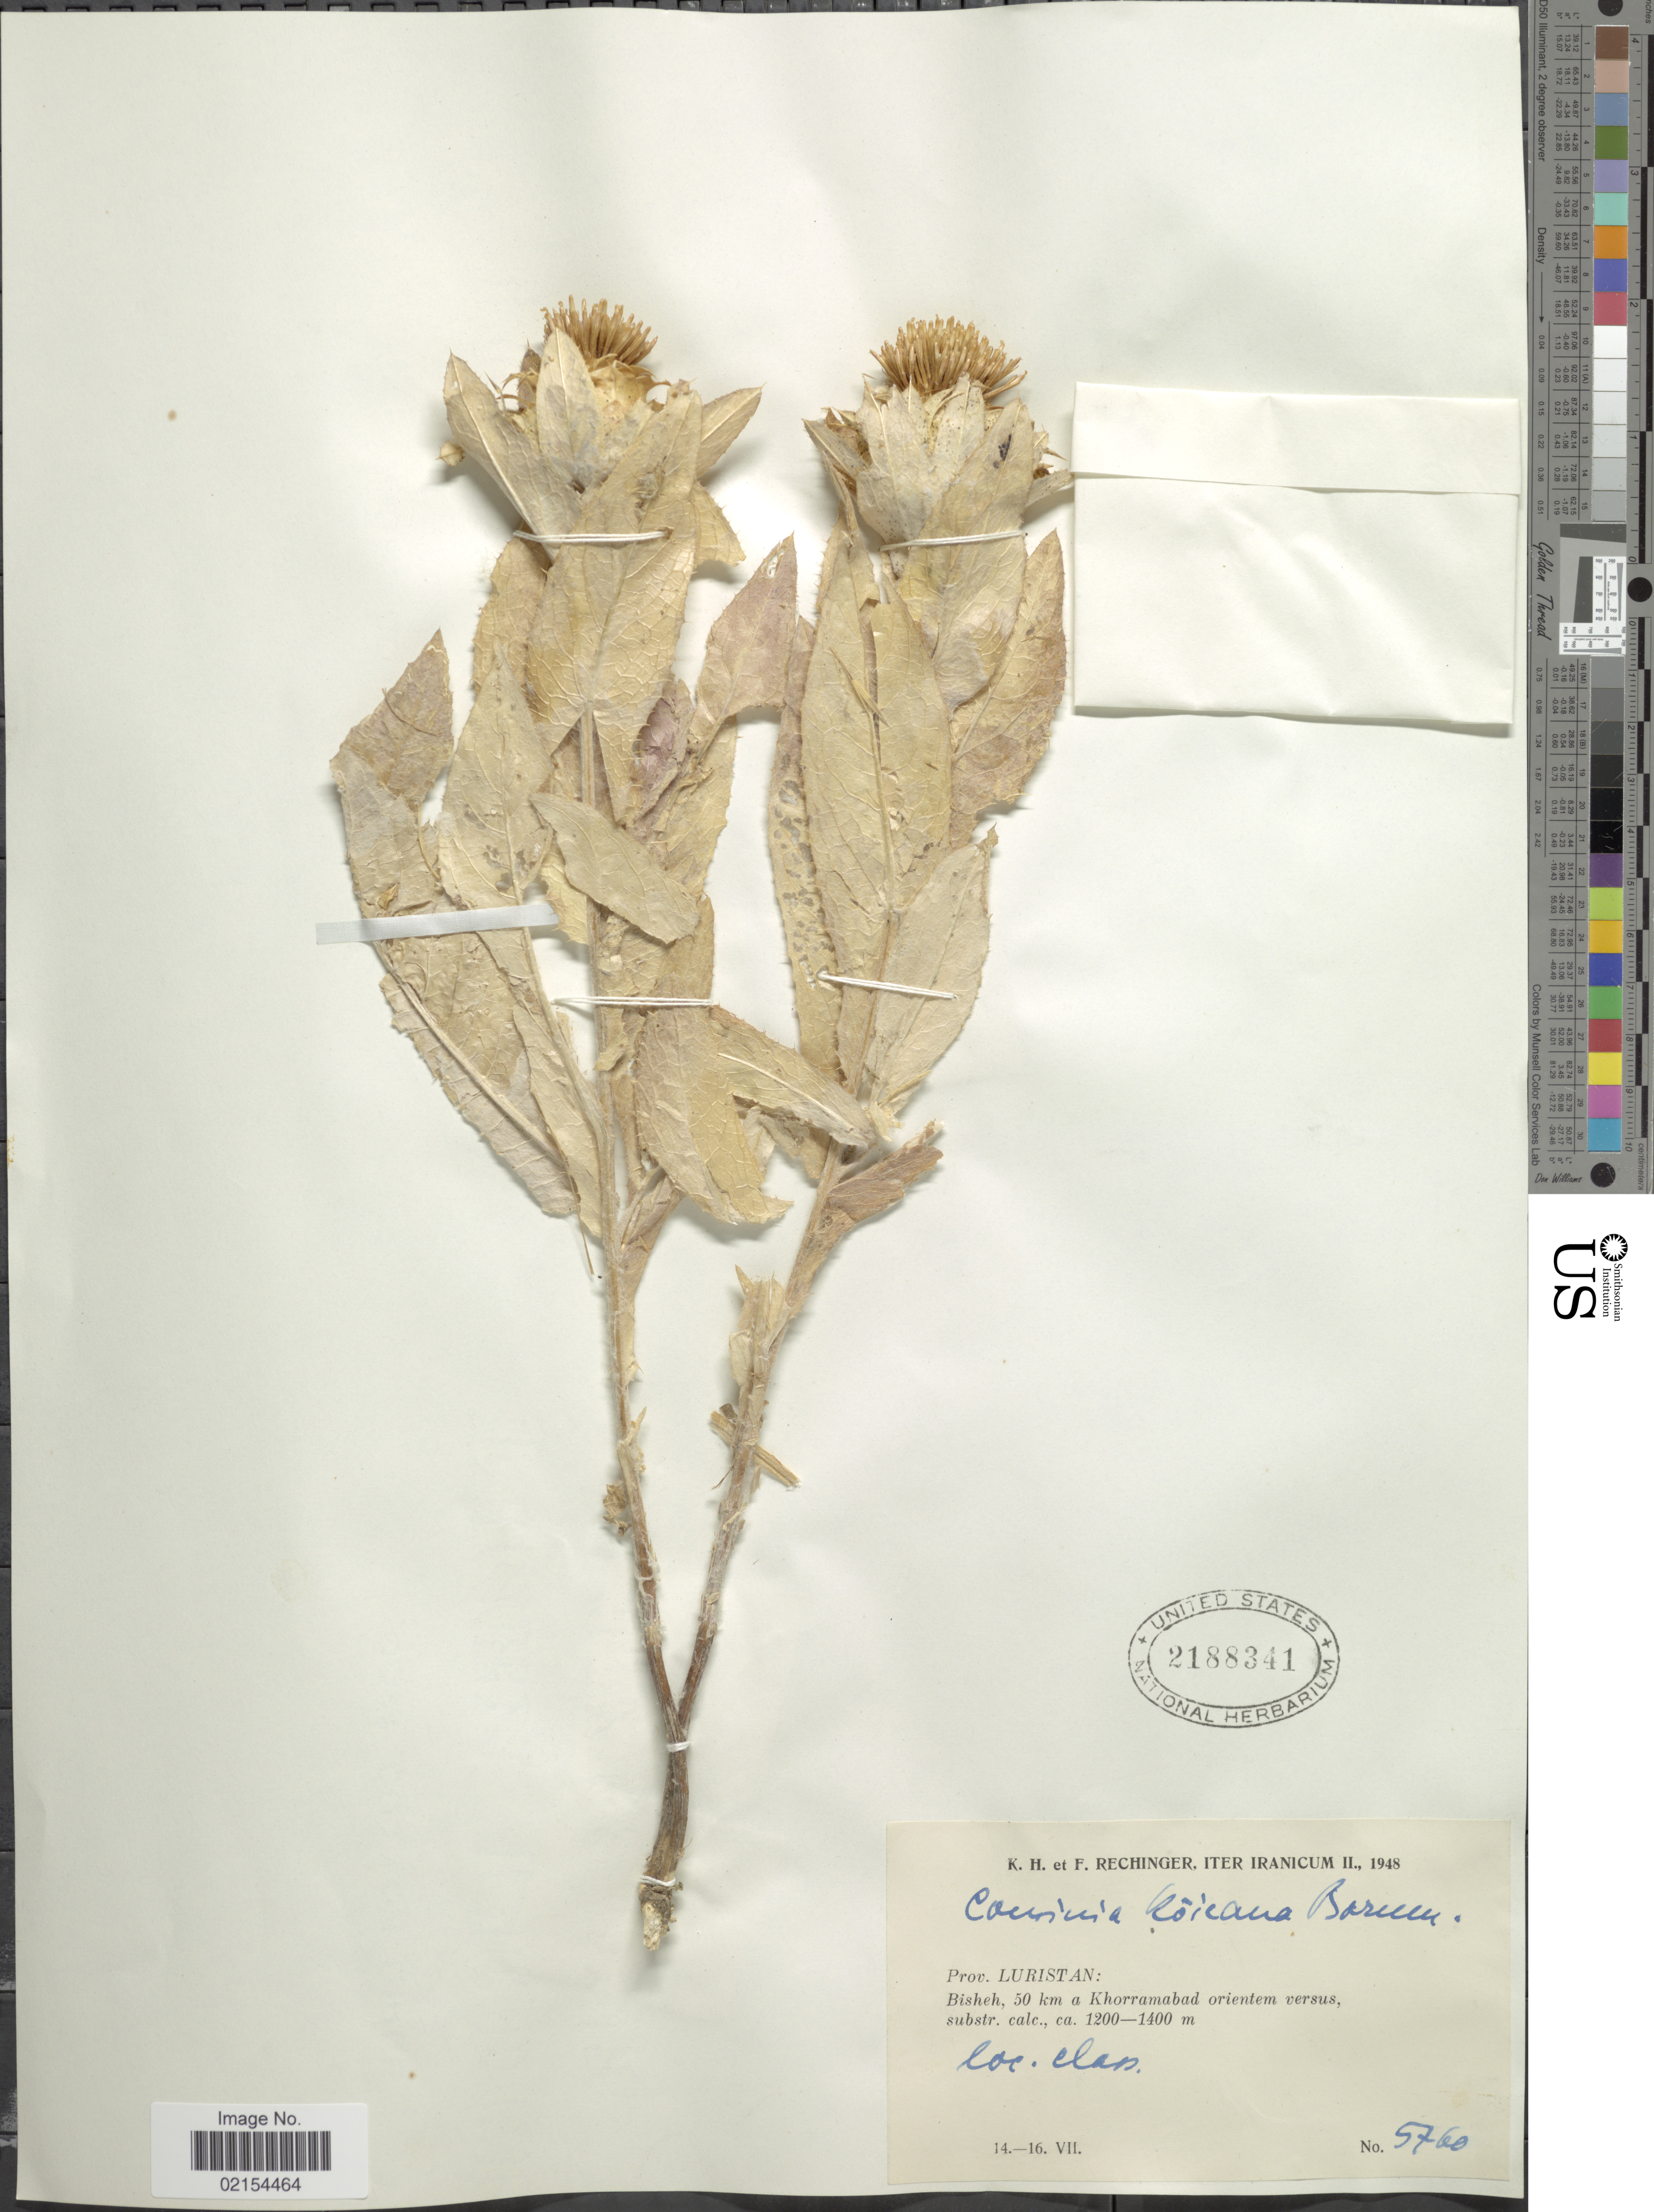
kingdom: Plantae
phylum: Tracheophyta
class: Magnoliopsida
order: Asterales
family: Asteraceae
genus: Cousinia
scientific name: Cousinia phyllocephala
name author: Bornm. & Gauba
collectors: K. H. Rechinger & F. Rechinger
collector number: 5760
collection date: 1948-07-14/1948-07-16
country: Iran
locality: Iter Iranicum, Prov. Luristan: Bisheh, 50 km a Khorramabad orientem versus, substr.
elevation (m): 1200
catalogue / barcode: US 2188341